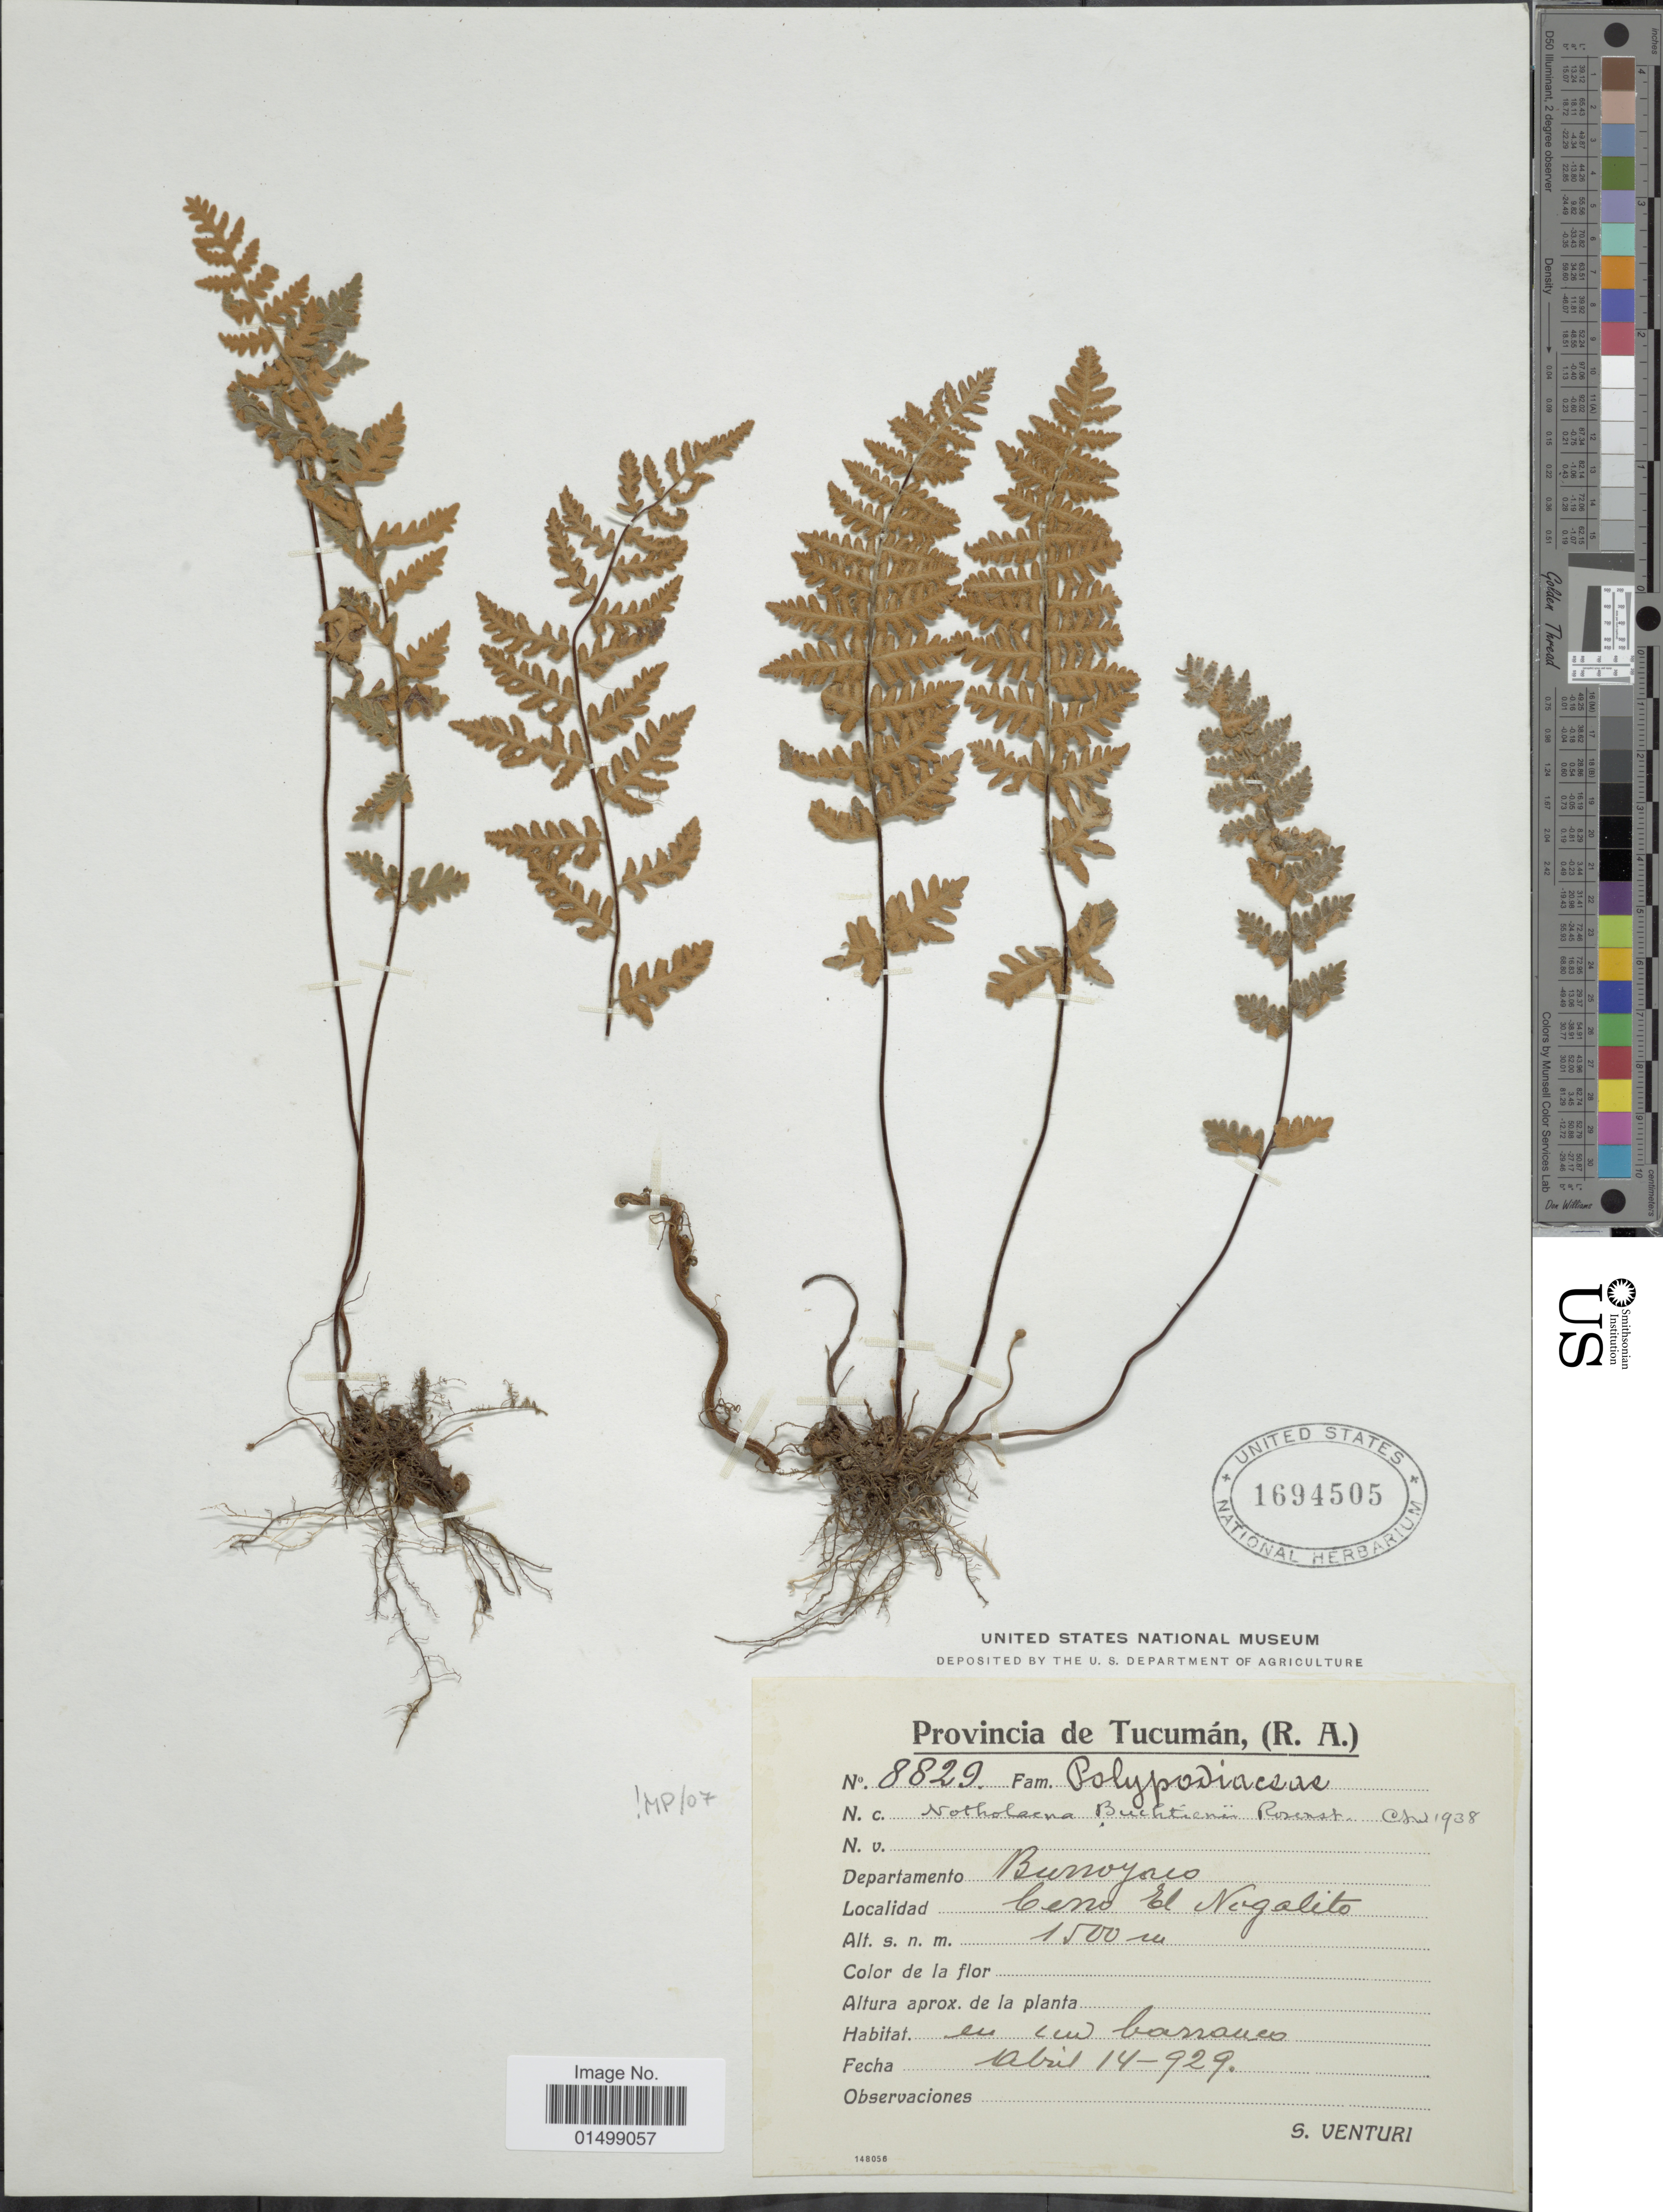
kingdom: Plantae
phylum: Tracheophyta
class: Polypodiopsida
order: Polypodiales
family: Pteridaceae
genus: Cheilanthes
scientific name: Cheilanthes buchtienii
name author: (Rosenst.) R.M. Tryon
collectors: S. Venturi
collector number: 8829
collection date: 1929-04-14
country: Argentina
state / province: Tucuman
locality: Burroyoreo, Cerro El Negalito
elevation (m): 1500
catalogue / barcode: US 1694505